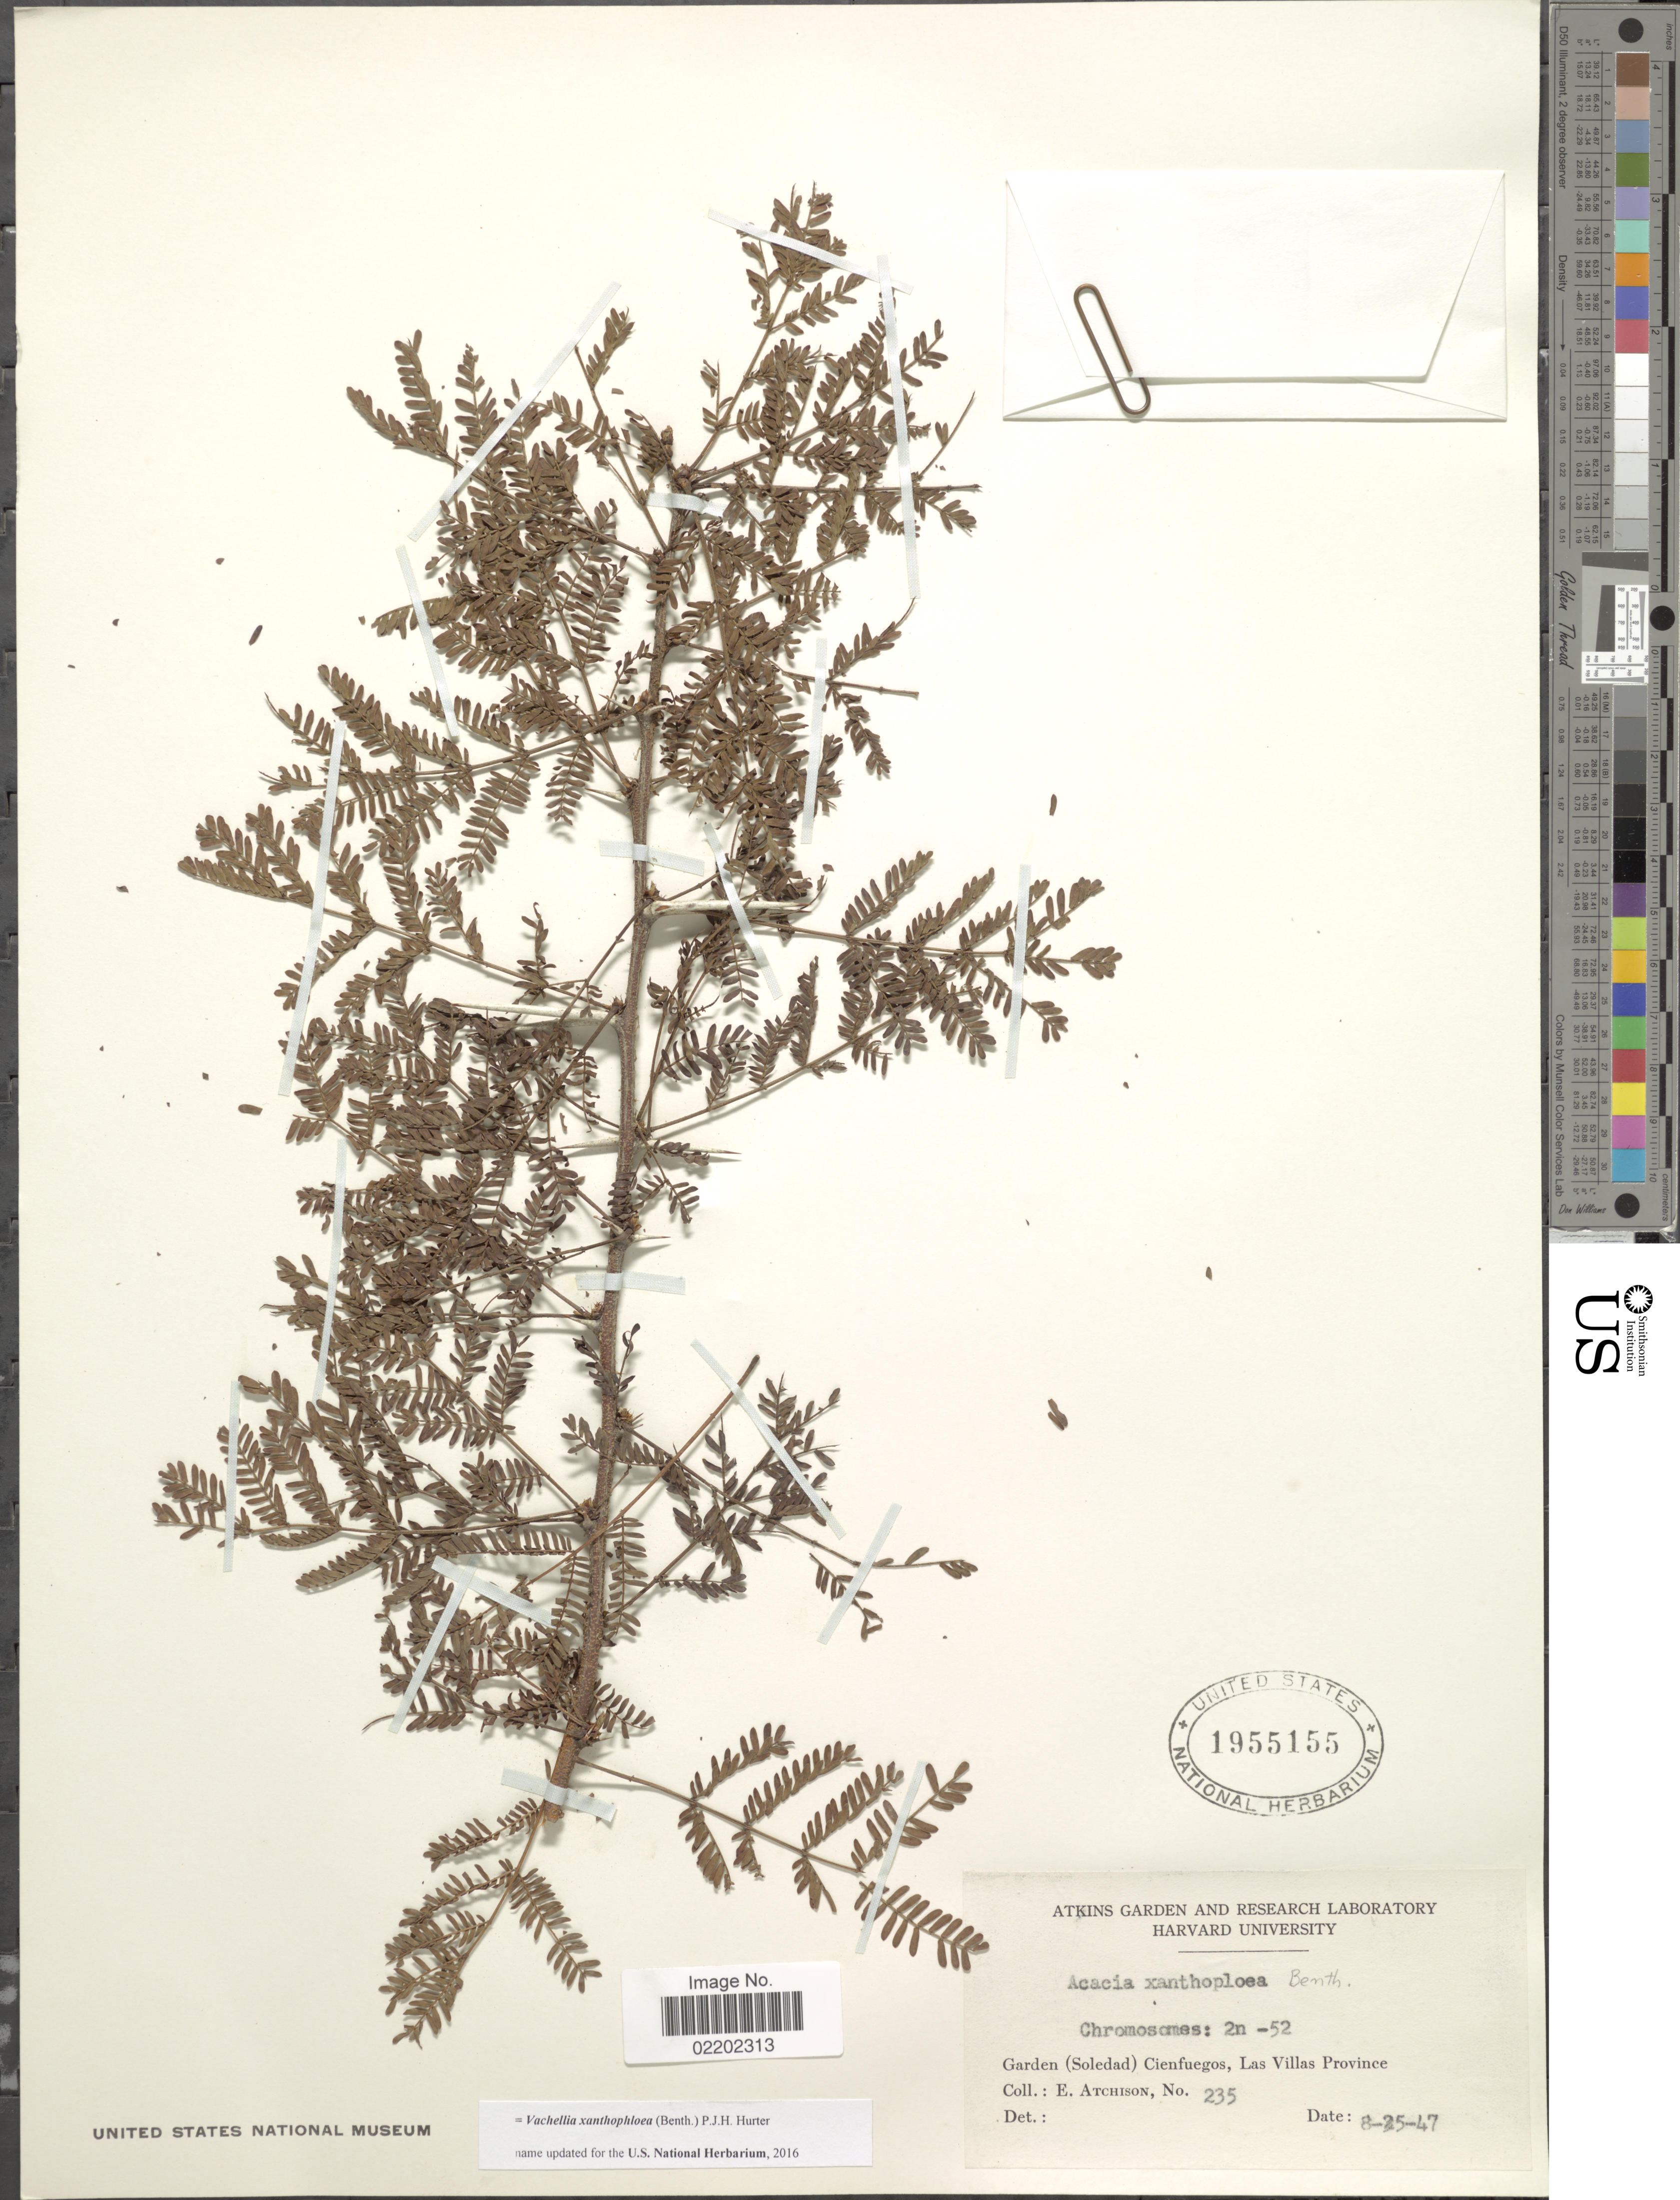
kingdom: Plantae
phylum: Tracheophyta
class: Magnoliopsida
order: Fabales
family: Fabaceae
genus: Vachellia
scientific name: Vachellia xanthophloea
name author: (Benth.) P.J.H. Hurter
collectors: E. Atchison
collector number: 235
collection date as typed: Transcribed d/m/y: 25/8/47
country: Cuba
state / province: Las Villas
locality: Garden (Soledad) Cienfuegos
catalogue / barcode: US 1955155